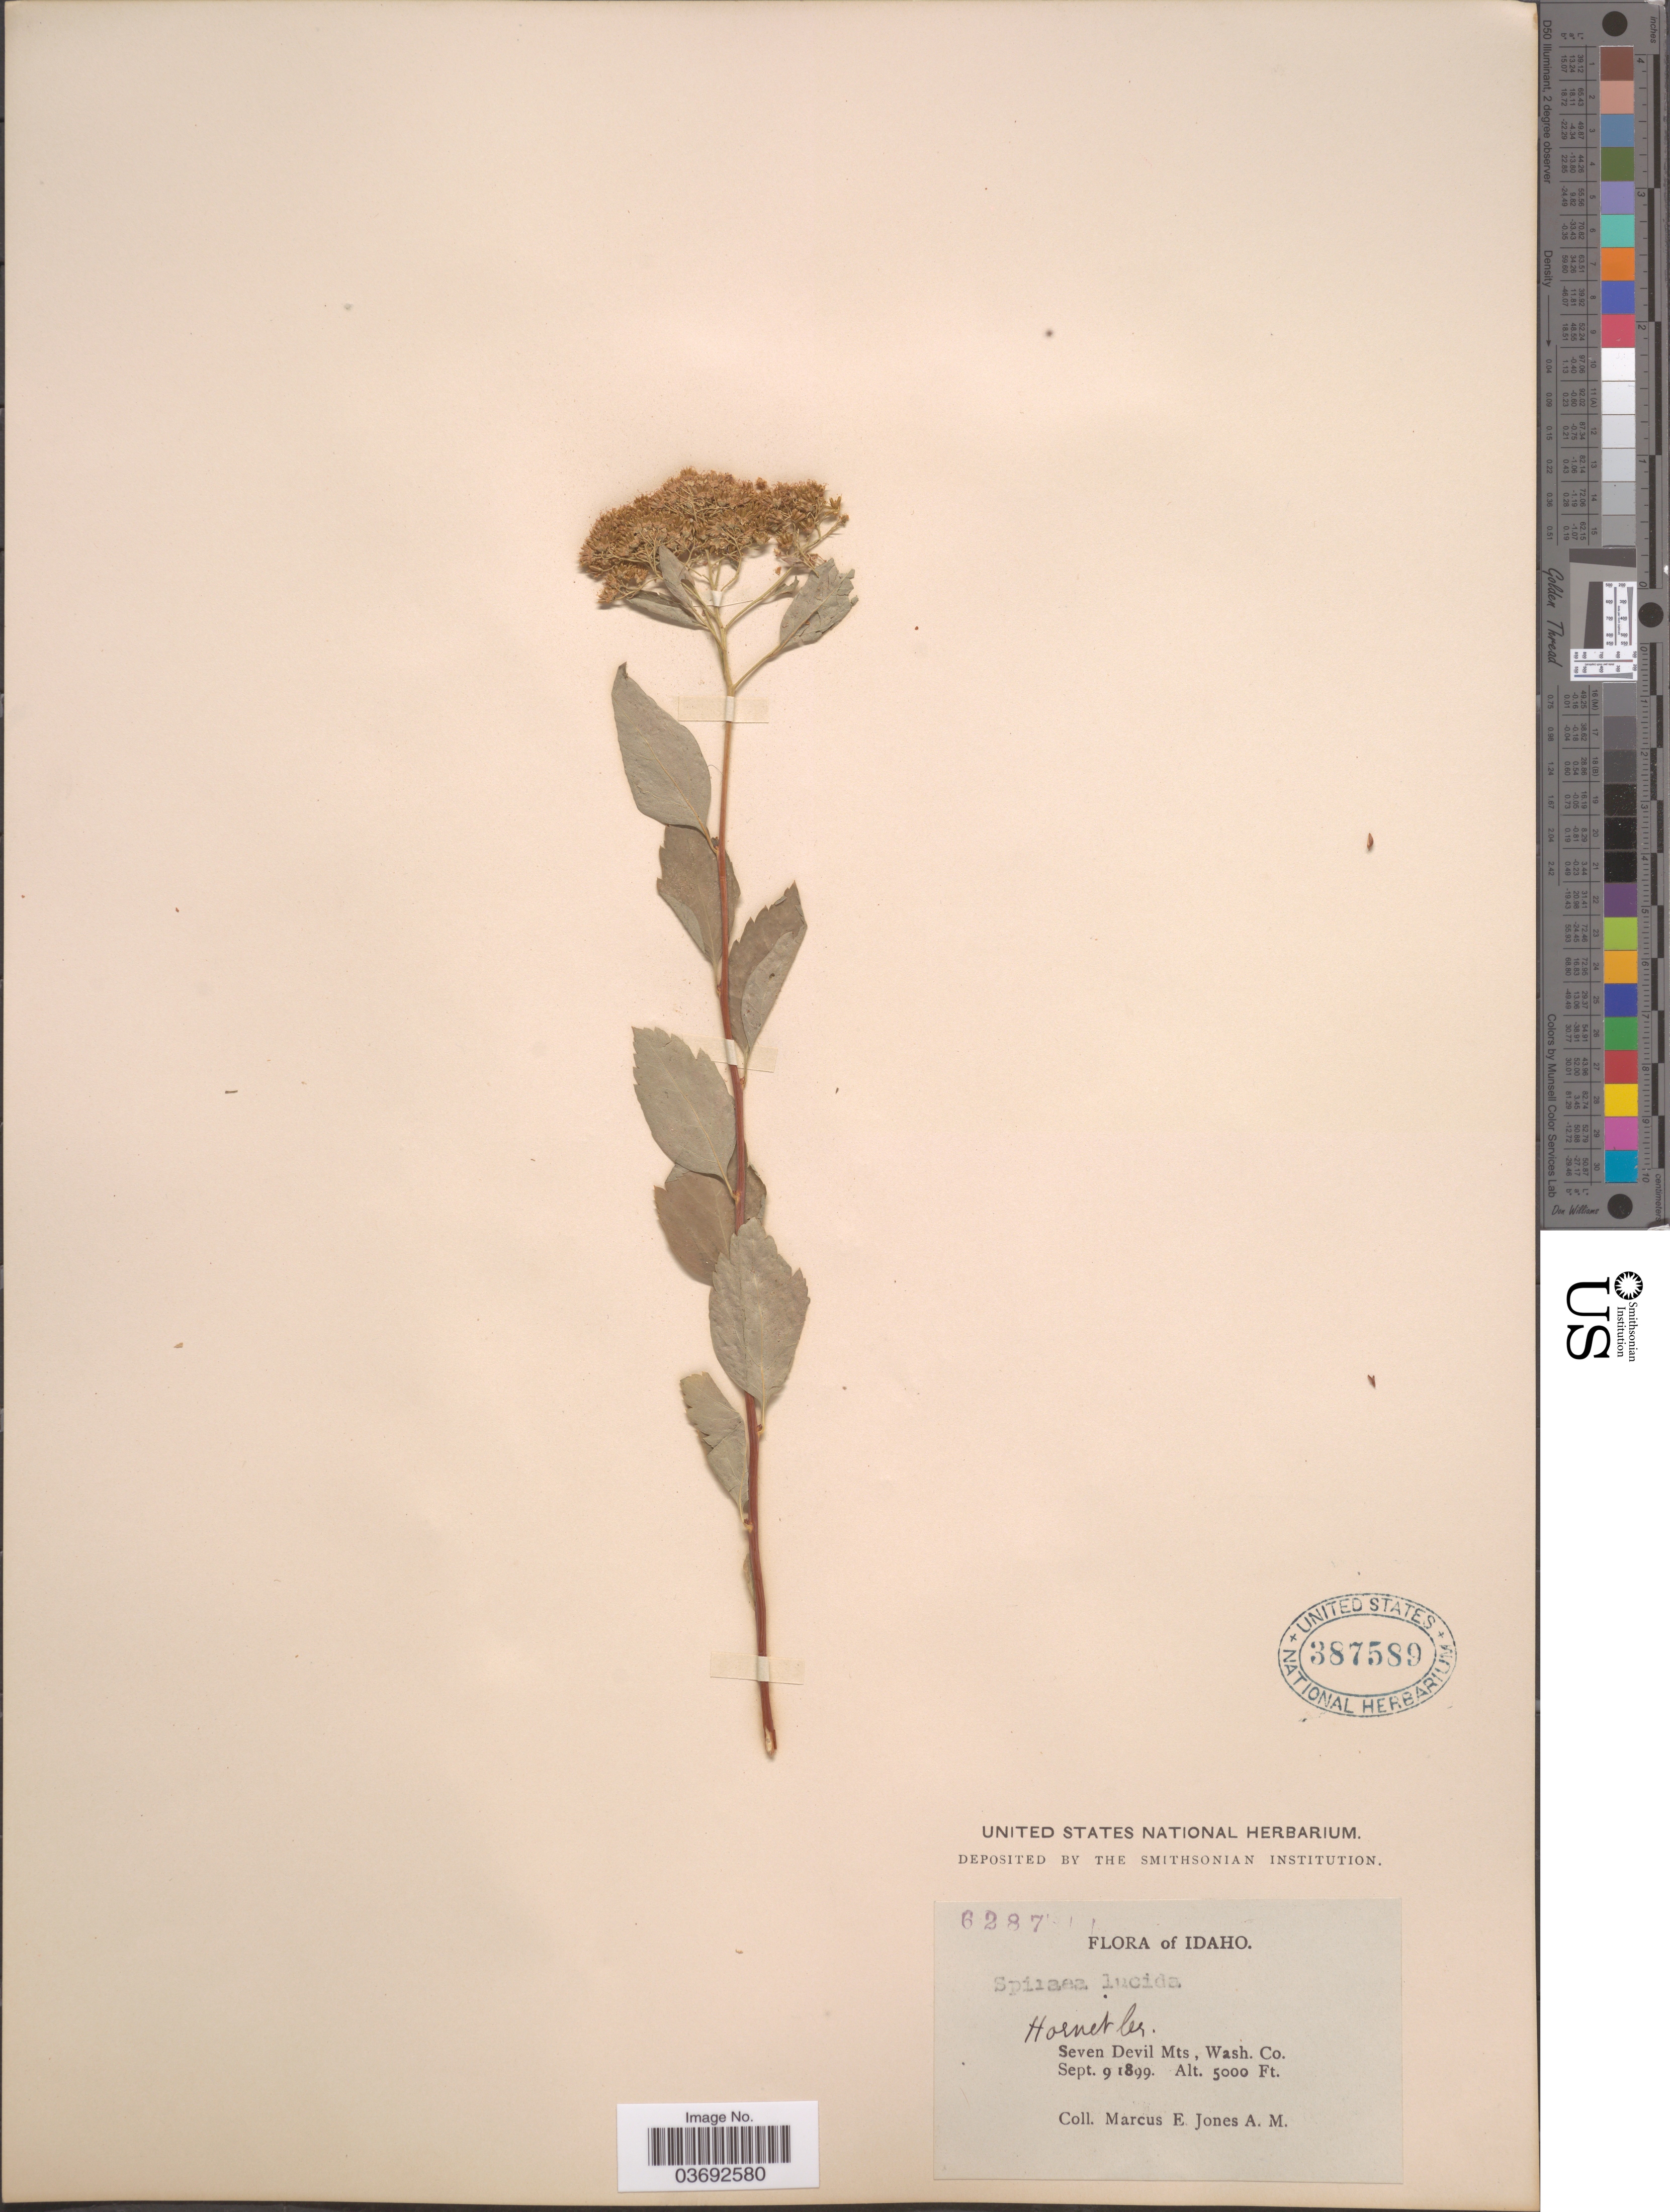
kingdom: Plantae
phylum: Tracheophyta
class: Magnoliopsida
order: Rosales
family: Rosaceae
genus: Spiraea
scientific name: Spiraea lucida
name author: Douglas ex Greene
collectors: M. E. Jones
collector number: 6287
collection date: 1899-09-09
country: United States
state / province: Idaho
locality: Hornet Cr. Seven Devil Mts, Wash. Co.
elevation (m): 1524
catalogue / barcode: US 387589